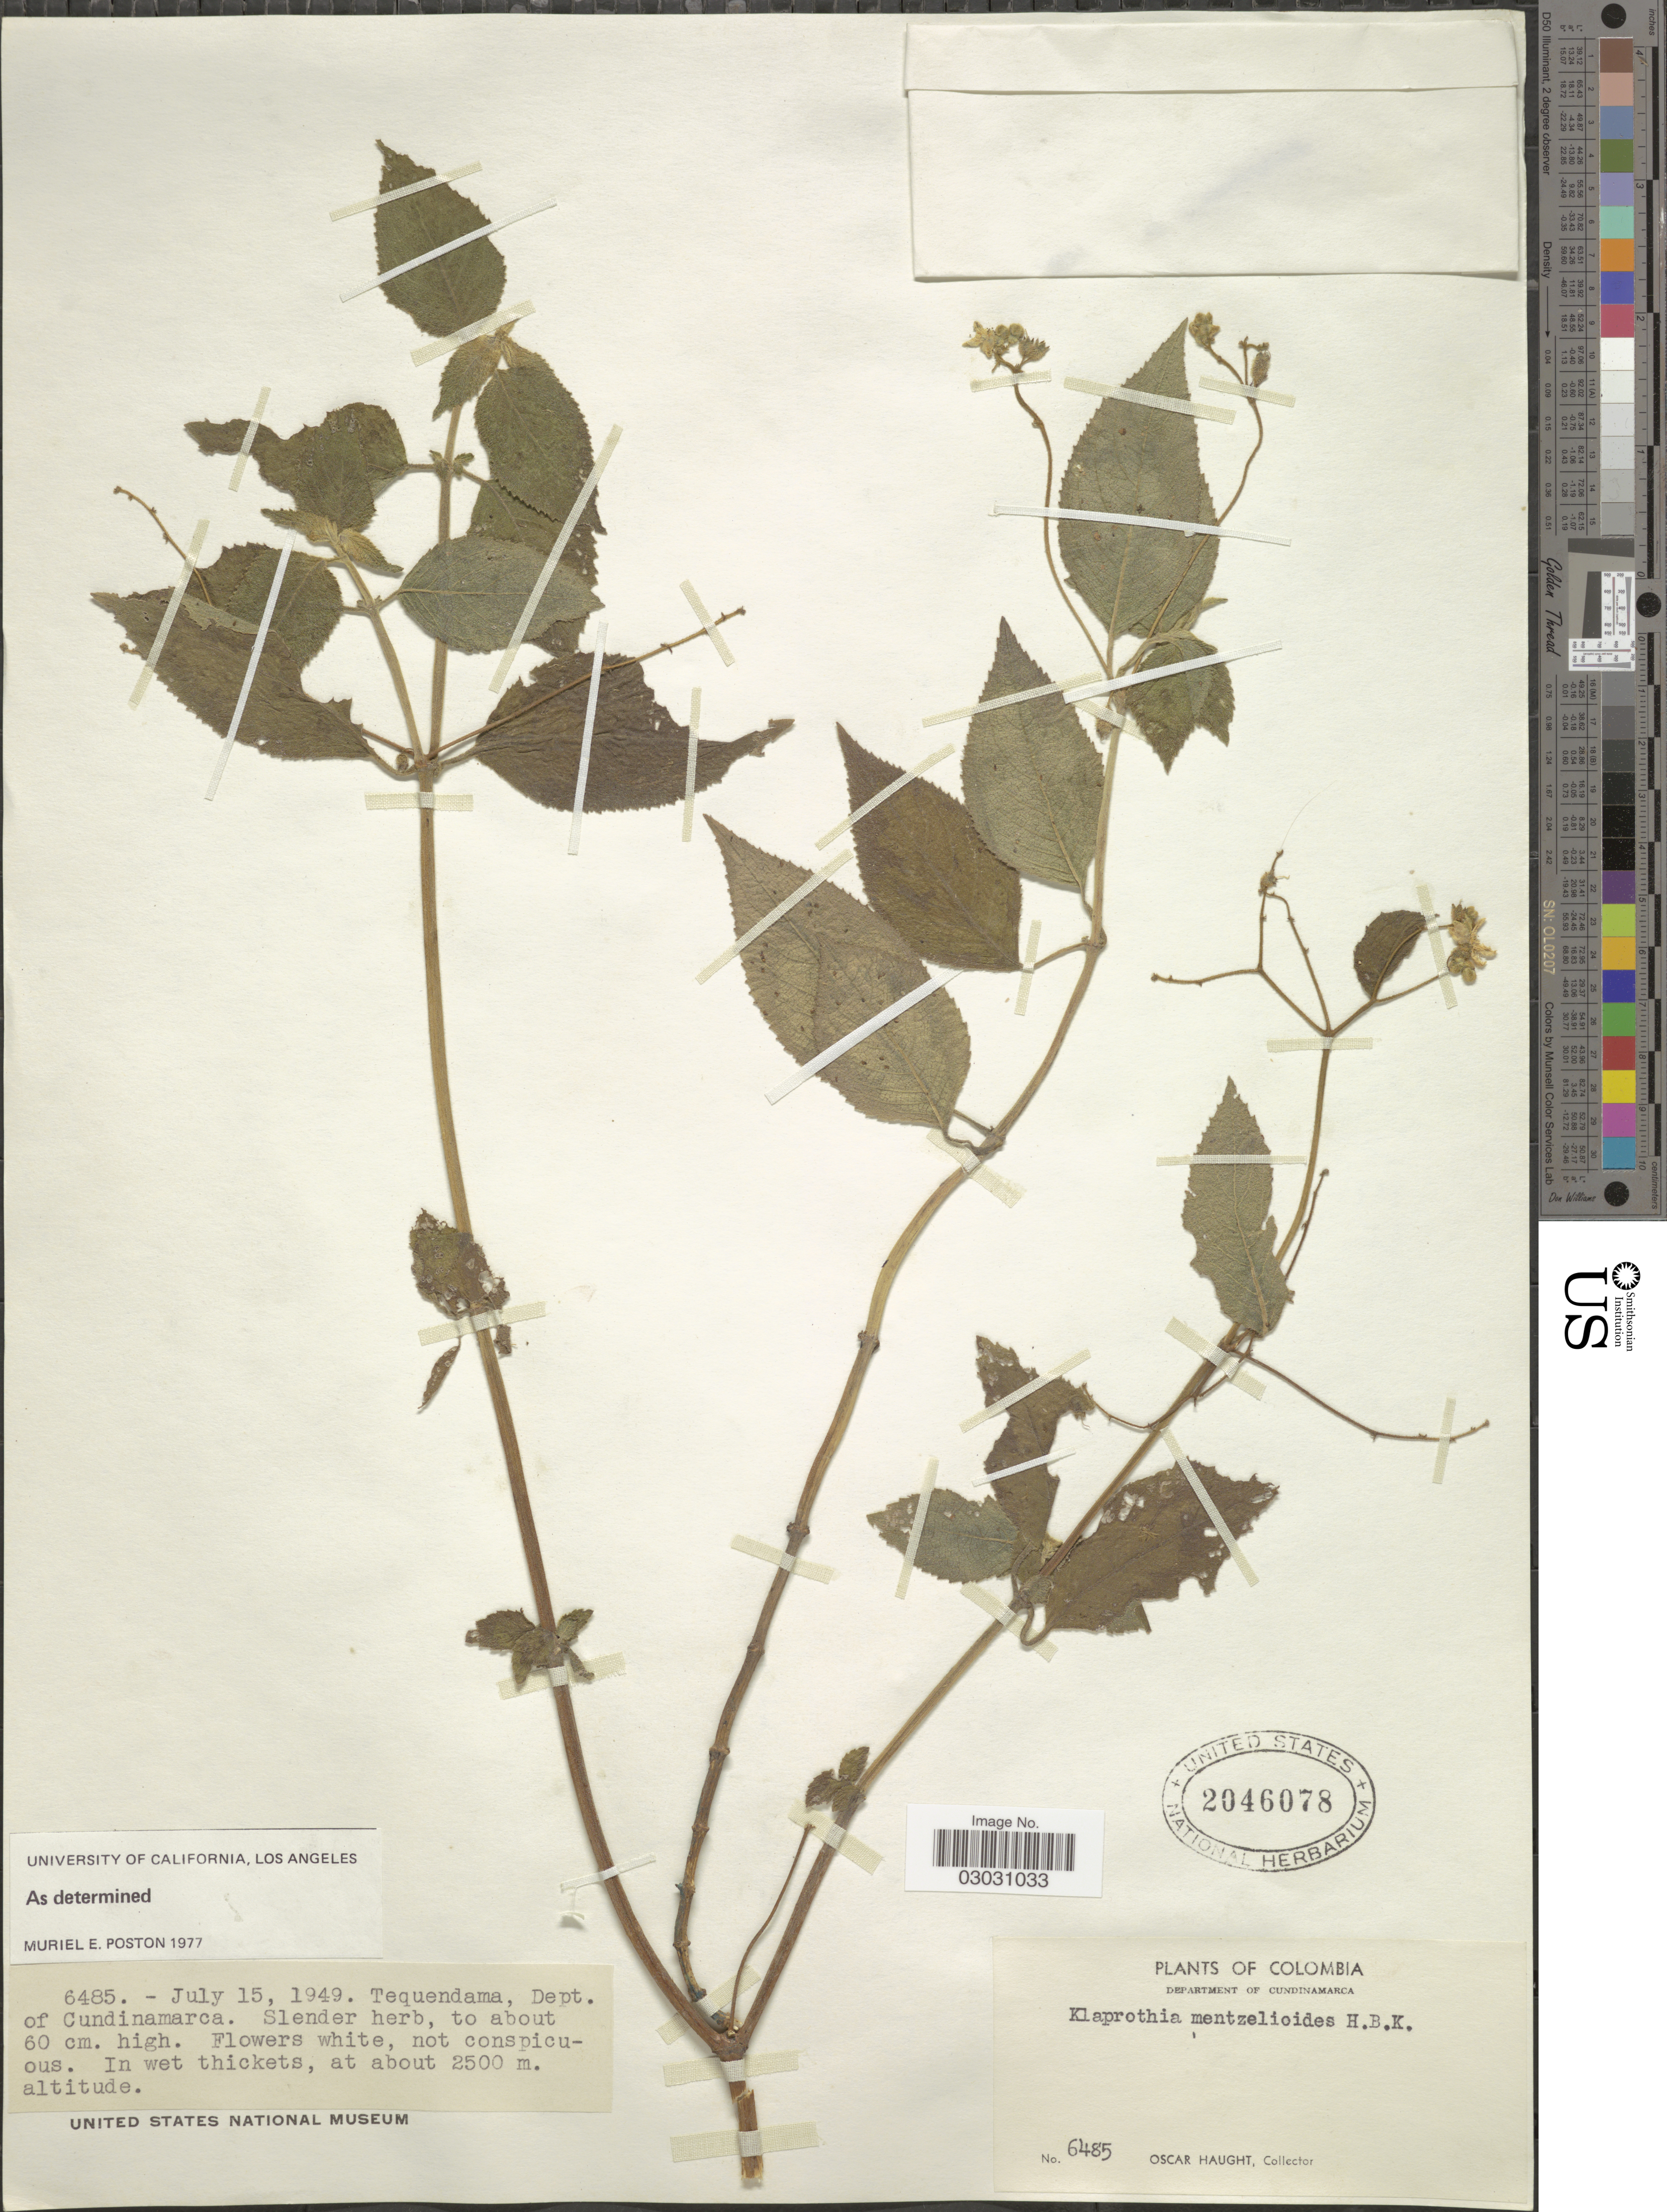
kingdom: Plantae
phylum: Tracheophyta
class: Magnoliopsida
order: Cornales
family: Loasaceae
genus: Klaprothia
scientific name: Klaprothia mentzelioides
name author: Kunth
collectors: O. Haught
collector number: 6485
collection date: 1949-07-15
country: Colombia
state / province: Cundinamarca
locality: Tequendama, Department of Cundinamarca.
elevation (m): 2500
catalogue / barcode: US 2046078